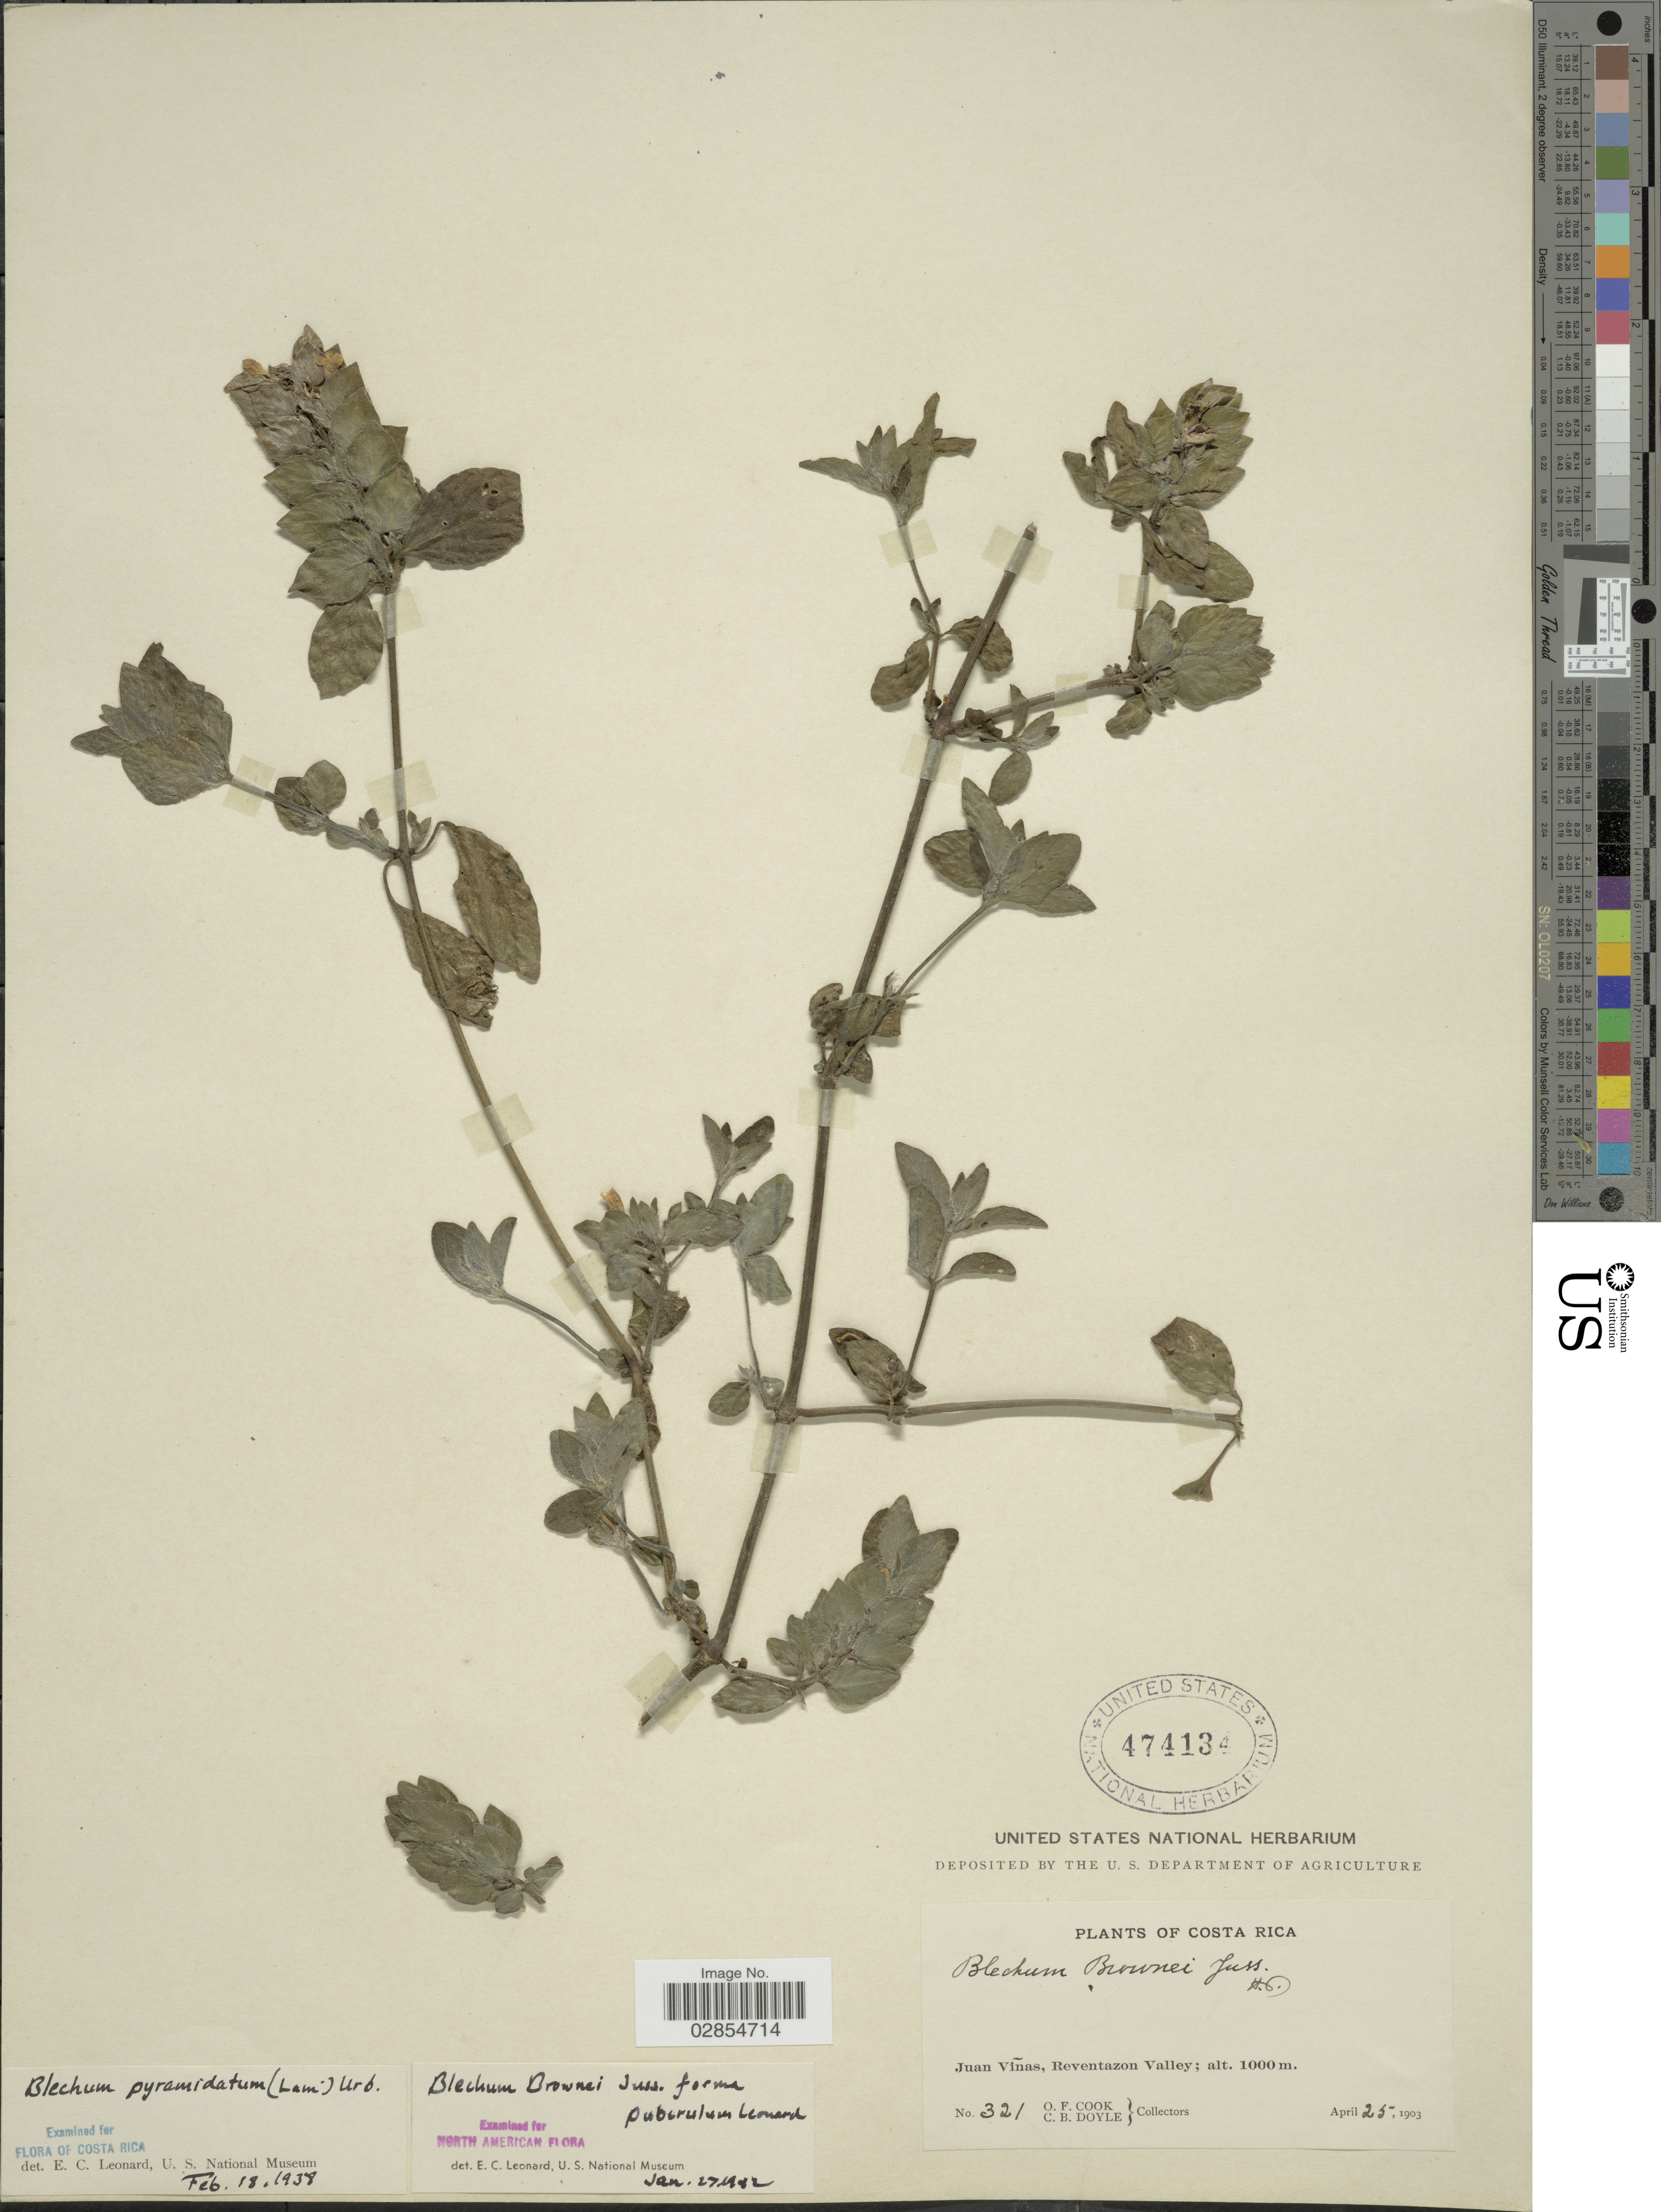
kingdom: Plantae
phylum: Tracheophyta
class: Magnoliopsida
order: Lamiales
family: Acanthaceae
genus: Blechum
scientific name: Blechum pyramidatum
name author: (Lam.) Urb.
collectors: O. F. Cook & C. Doyle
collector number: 321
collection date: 1903-04-25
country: Costa Rica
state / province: Cartago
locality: Juan Viñas, Reventazon Valley.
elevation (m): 1000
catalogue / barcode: US 474134